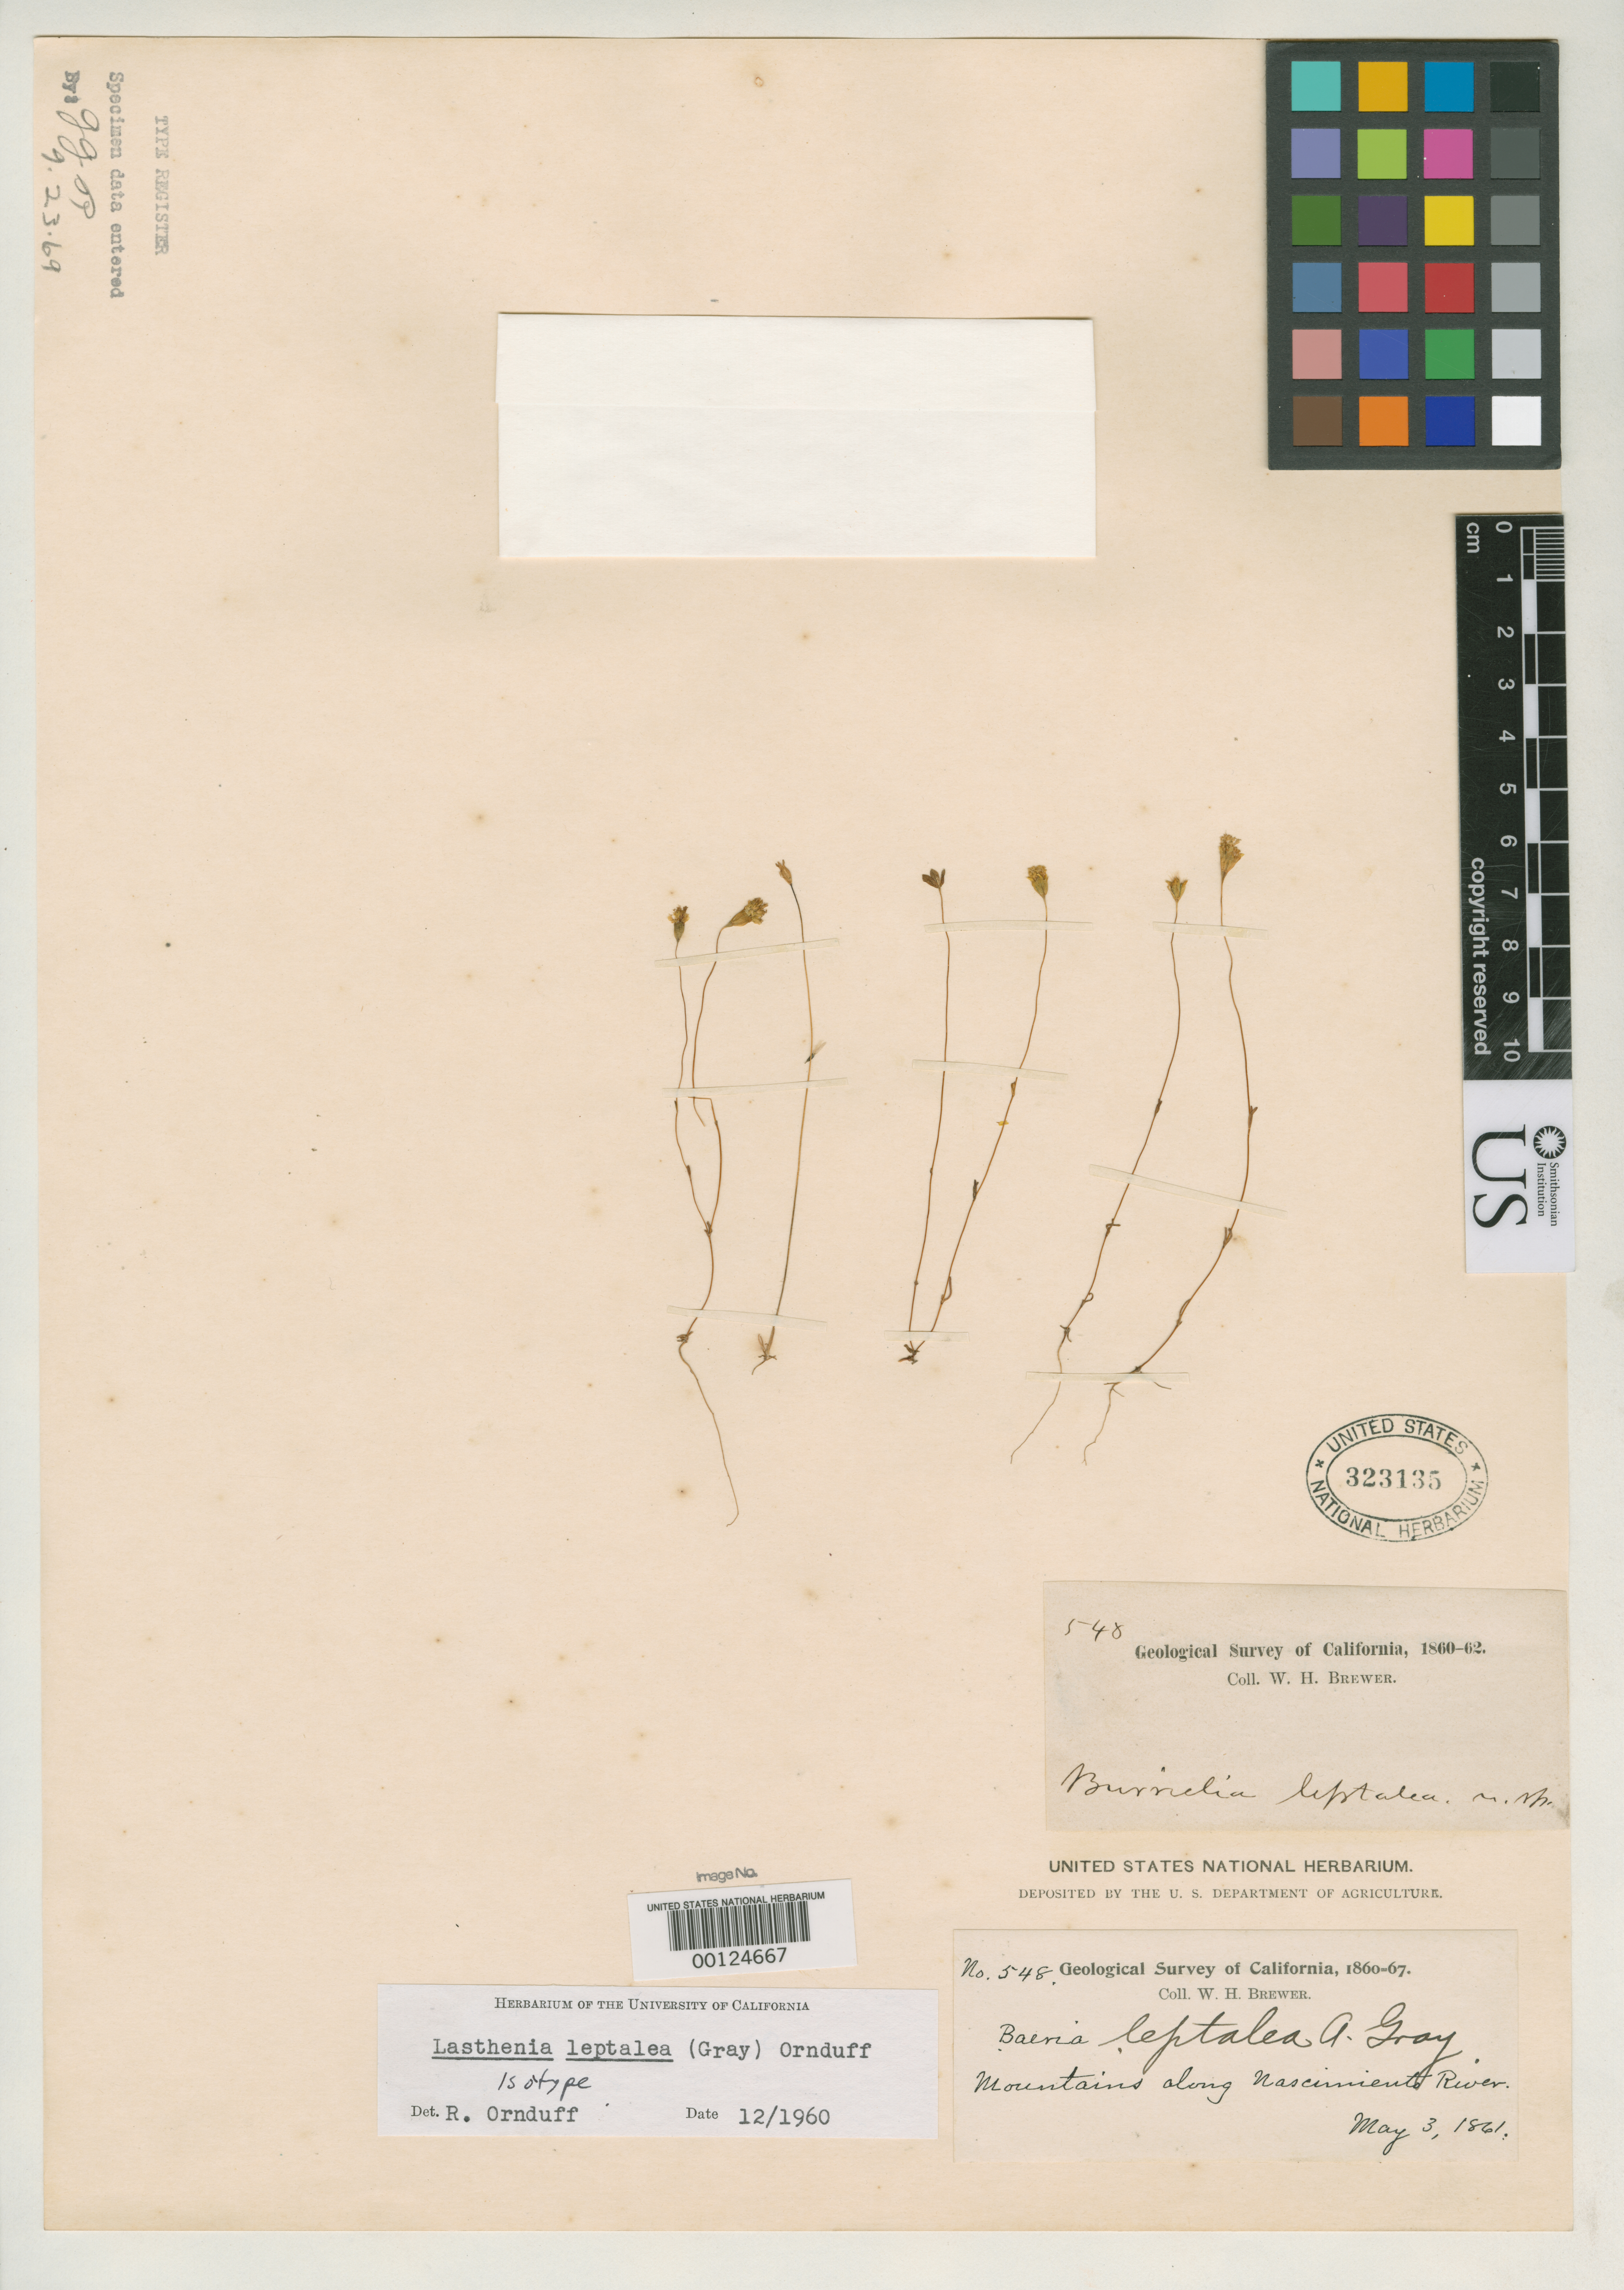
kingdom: Plantae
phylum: Tracheophyta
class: Magnoliopsida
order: Asterales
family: Asteraceae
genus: Burrielia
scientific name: Burrielia leptalea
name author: A. Gray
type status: Type Collection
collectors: W. H. Brewer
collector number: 548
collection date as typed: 03 May 1861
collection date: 1861-05-03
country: United States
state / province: California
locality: Nacismiento River.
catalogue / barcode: US 323135